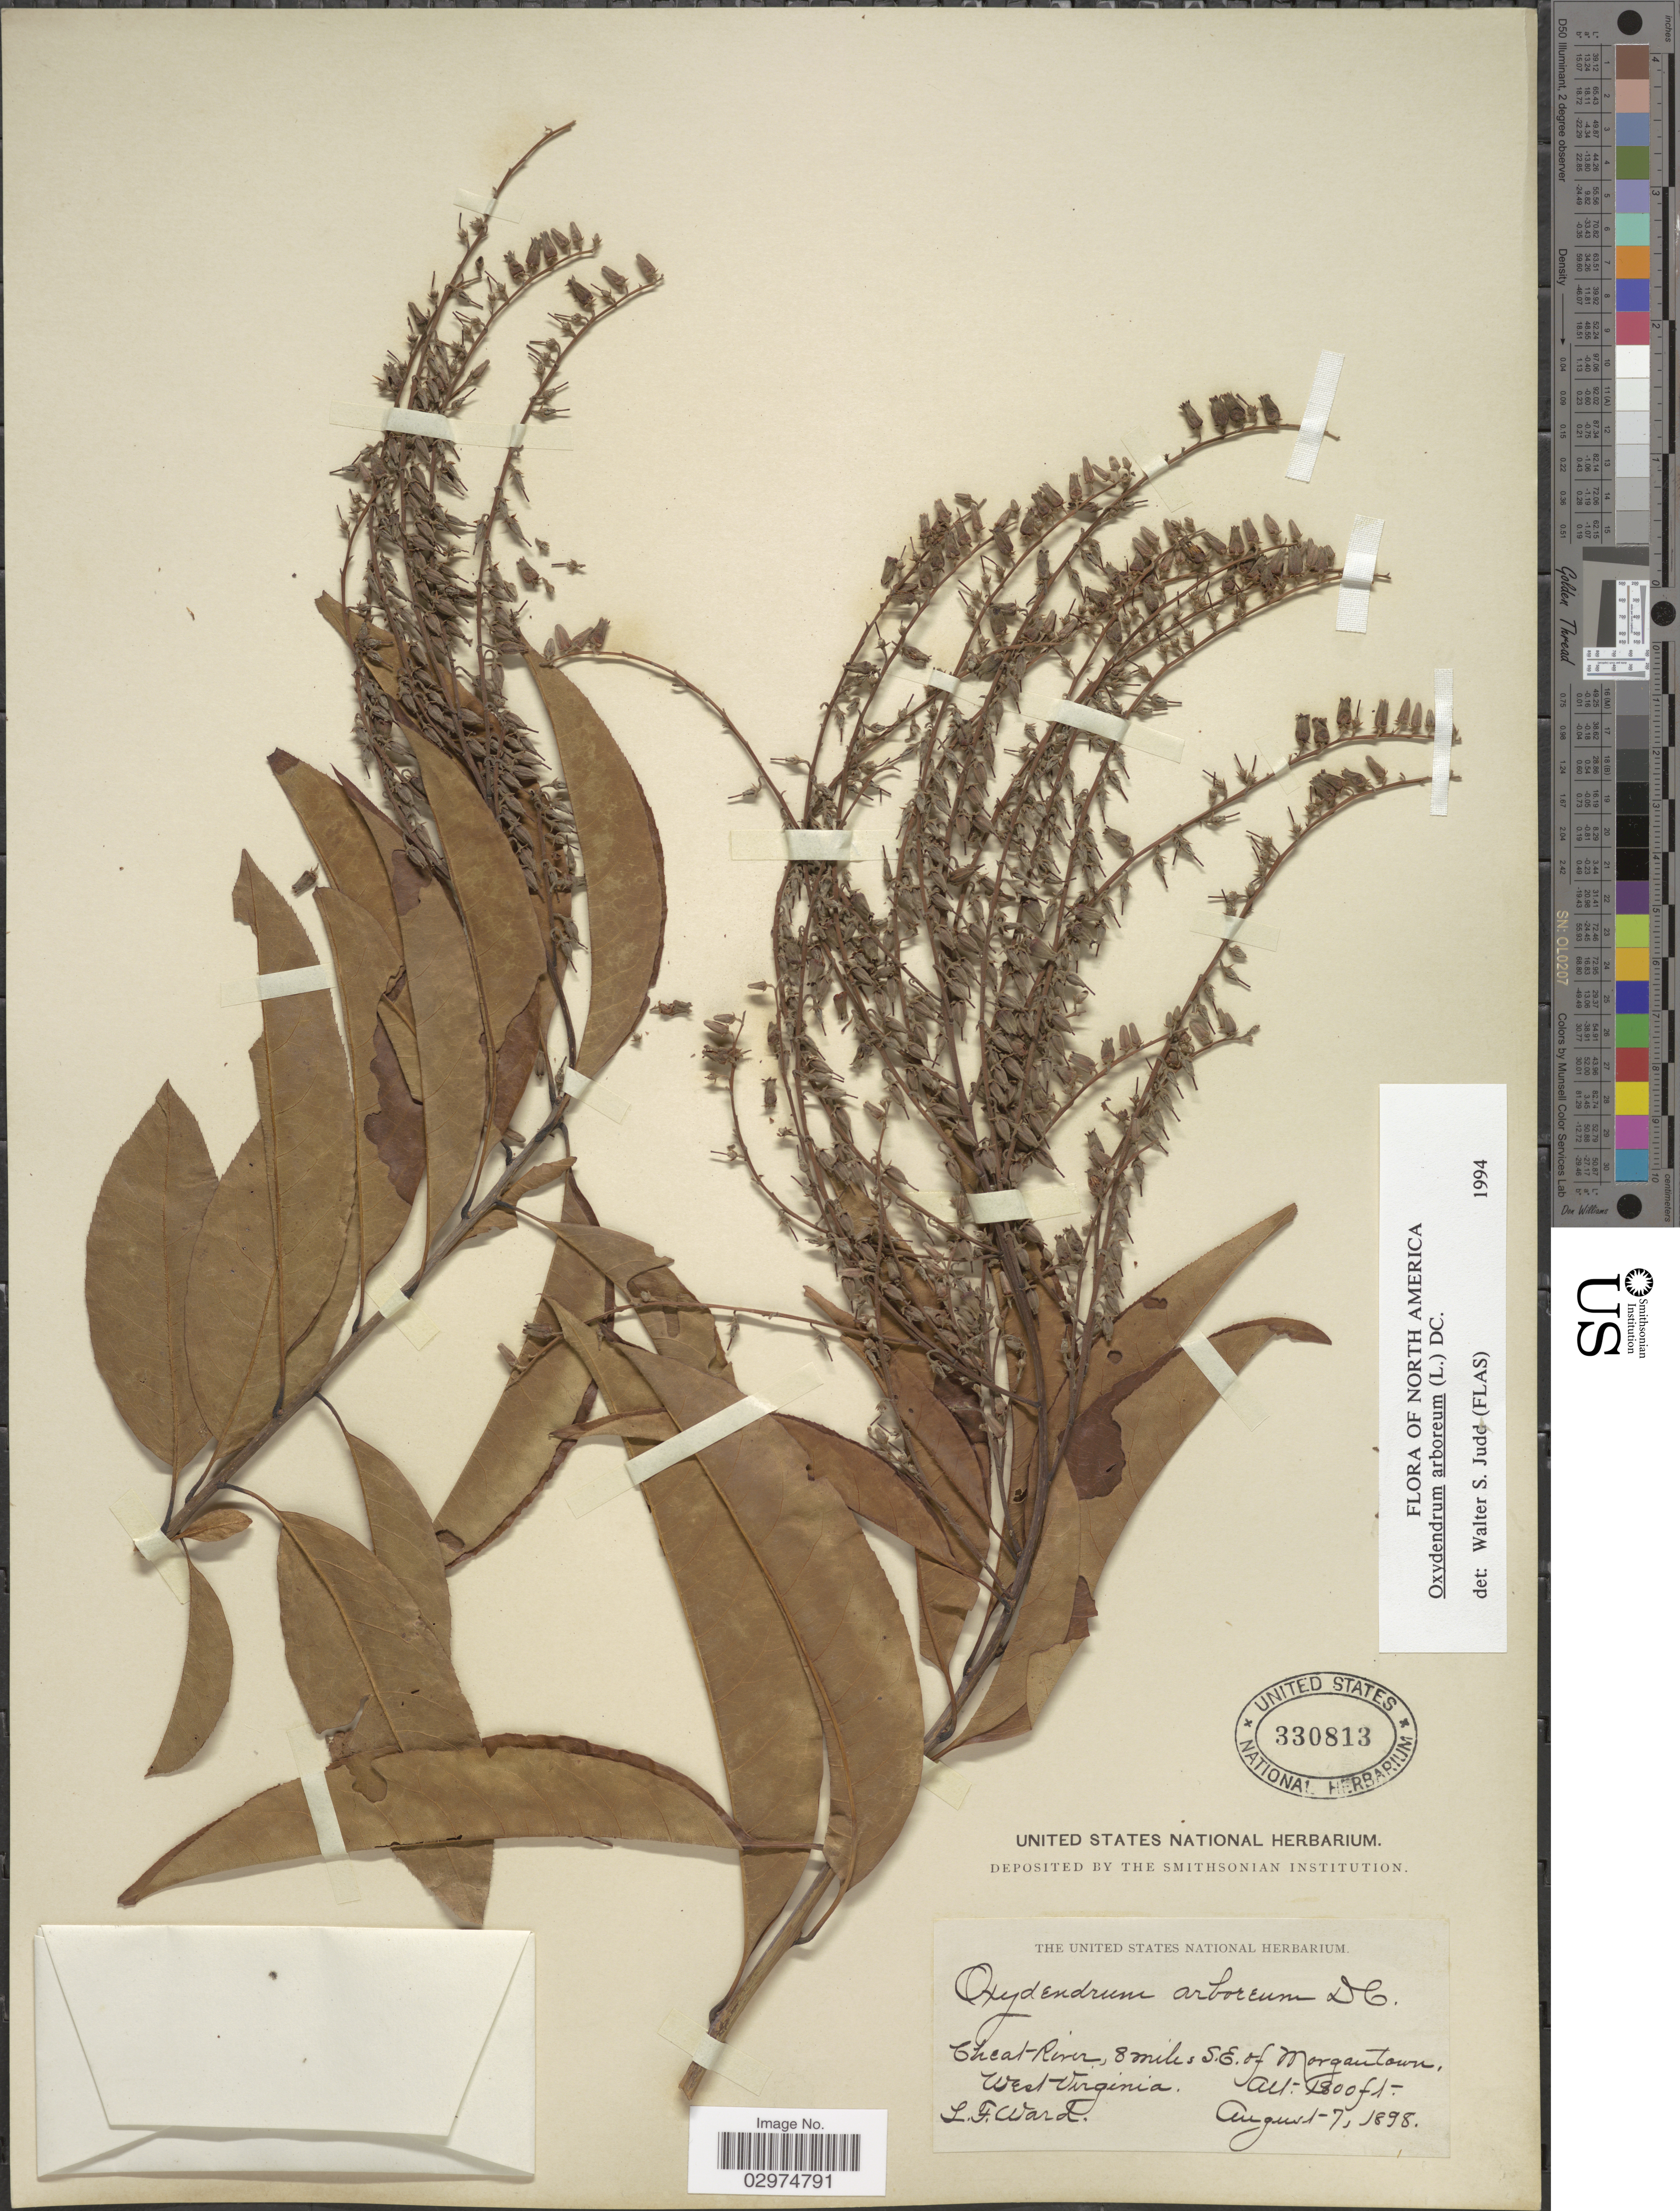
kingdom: Plantae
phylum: Tracheophyta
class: Magnoliopsida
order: Ericales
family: Ericaceae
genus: Oxydendrum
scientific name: Oxydendrum arboreum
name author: (L.) DC.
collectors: L. Ward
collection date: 1898-08-07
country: United States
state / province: West Virginia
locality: Cheat River, 8 miles S.E. of Morgantown.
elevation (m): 549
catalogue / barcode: US 330813